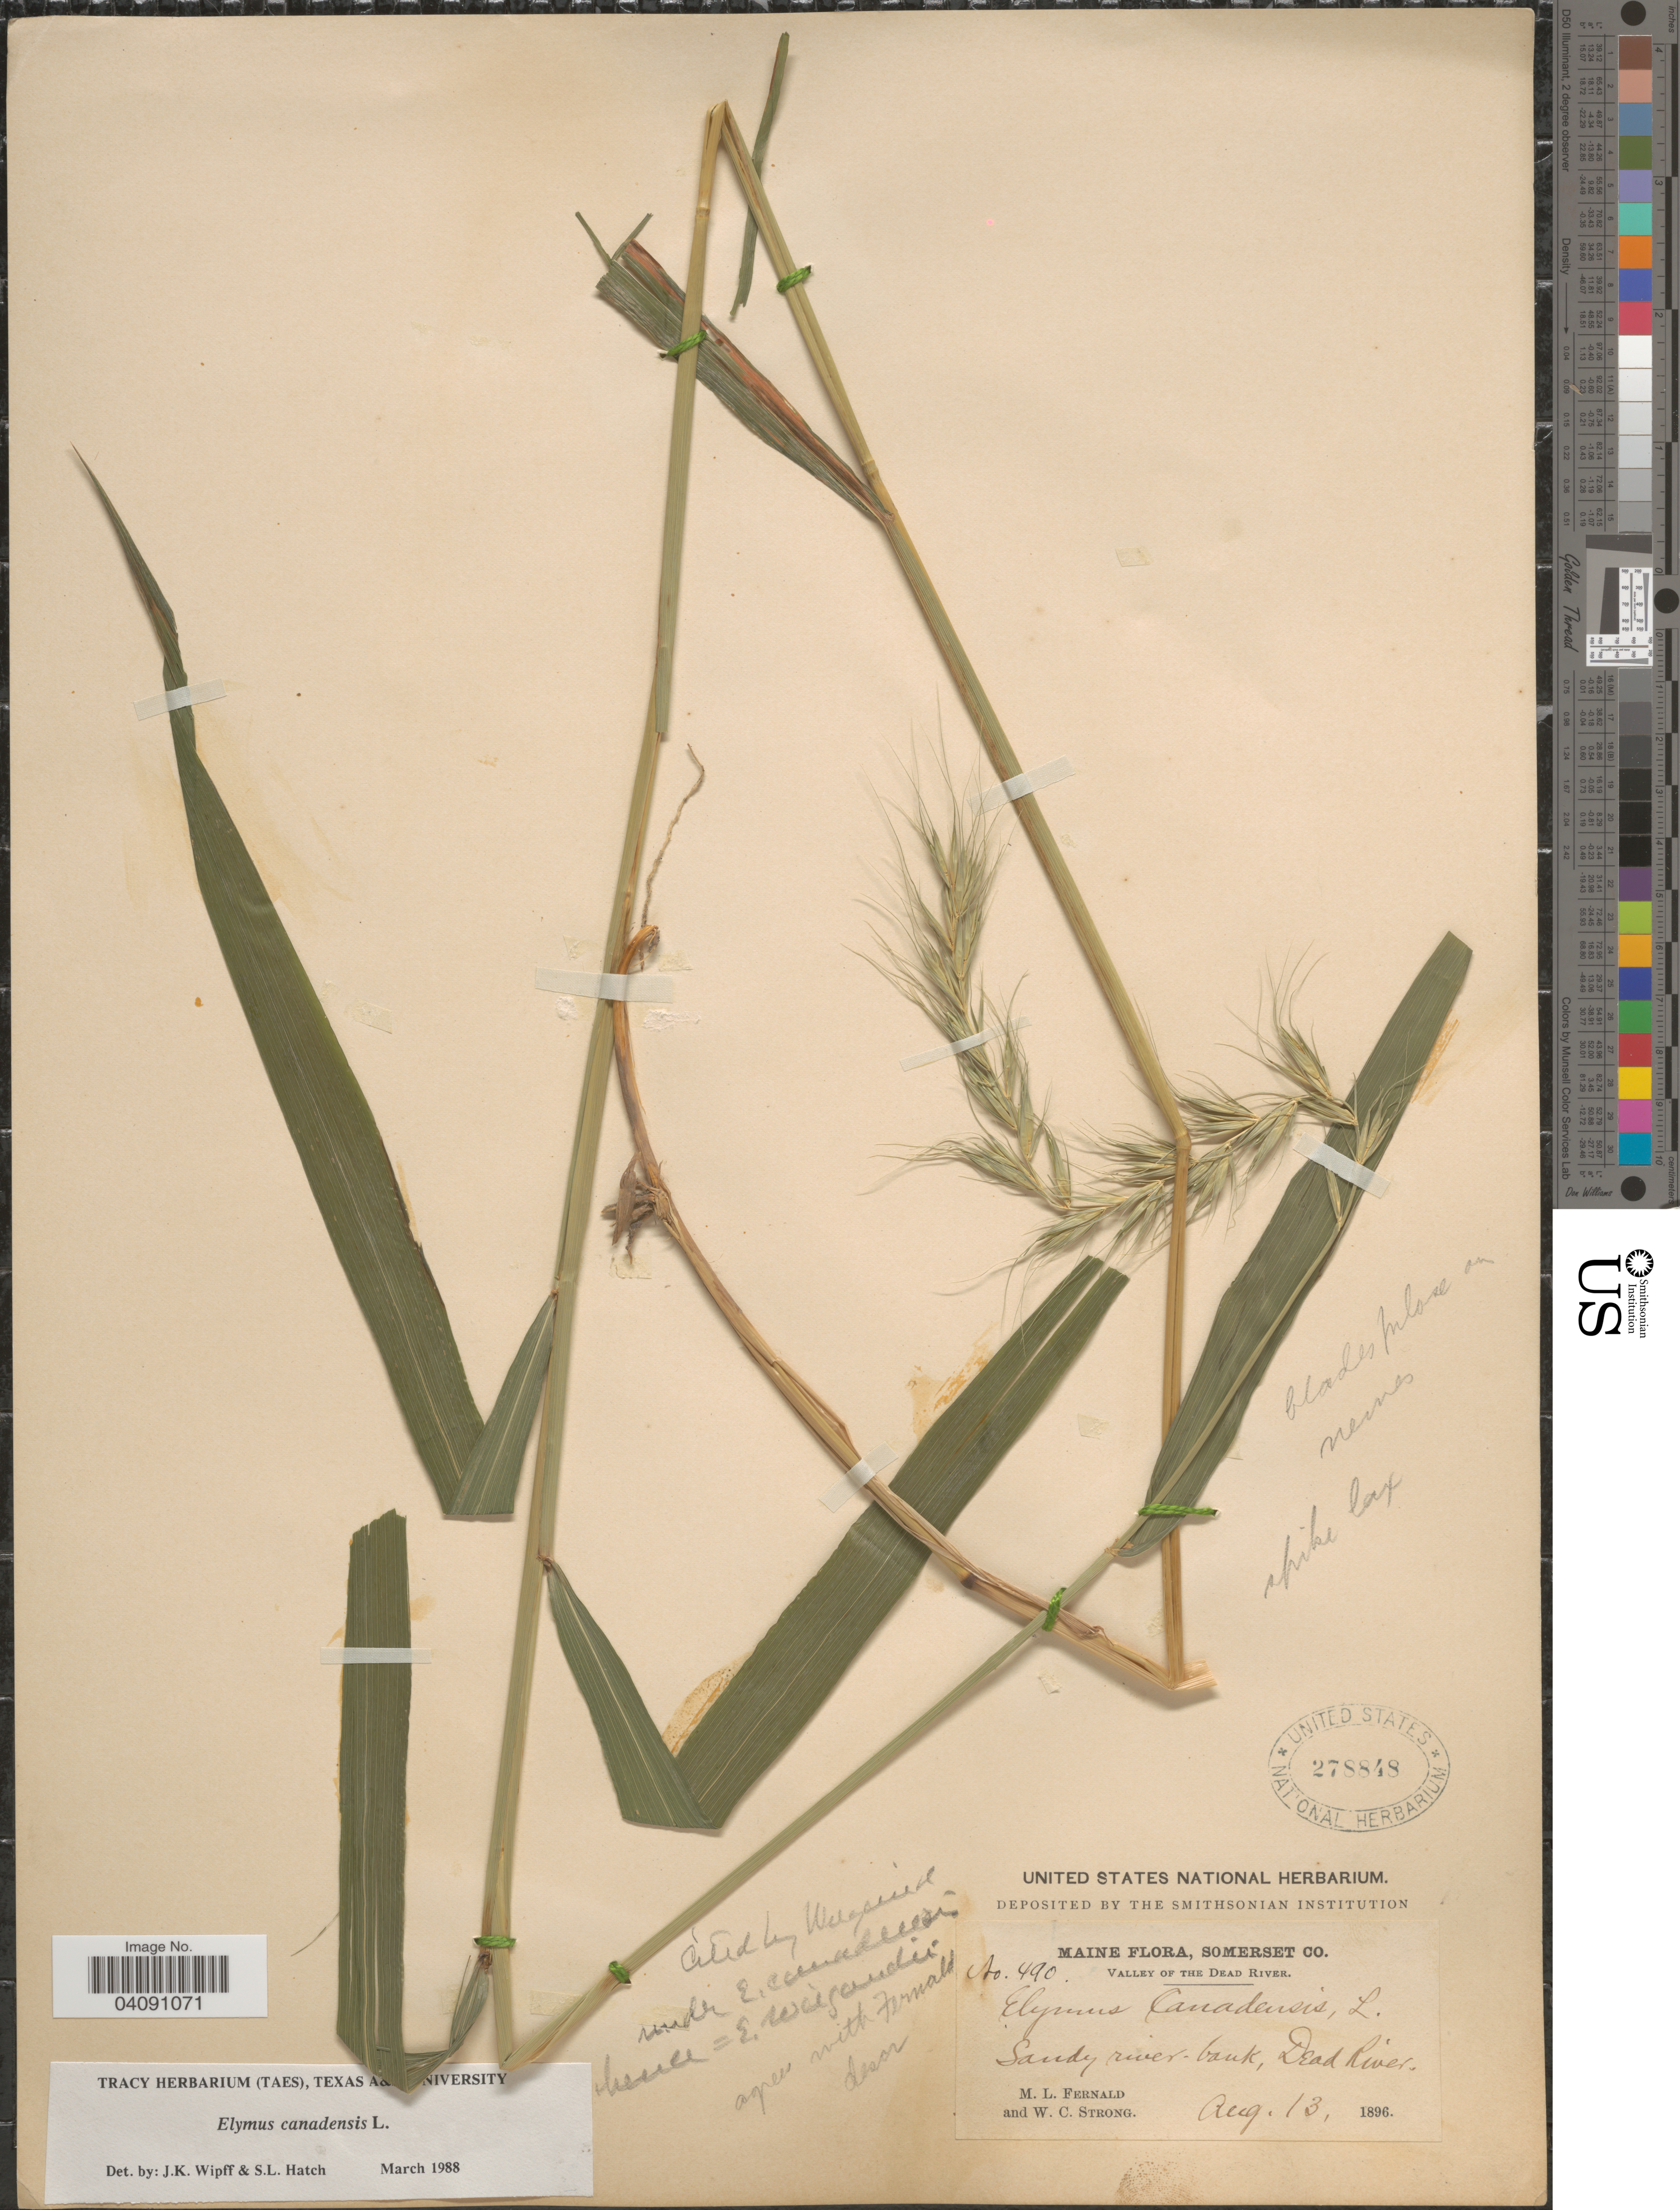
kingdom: Plantae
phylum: Tracheophyta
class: Liliopsida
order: Poales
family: Poaceae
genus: Elymus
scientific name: Elymus canadensis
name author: L.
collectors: M. L. Fernald & W. C. Strong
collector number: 490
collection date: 1896-08-13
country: United States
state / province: Maine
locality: Somerset Co. Valley of the Dead River. Sandy river bank, Dead River.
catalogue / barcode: US 278848